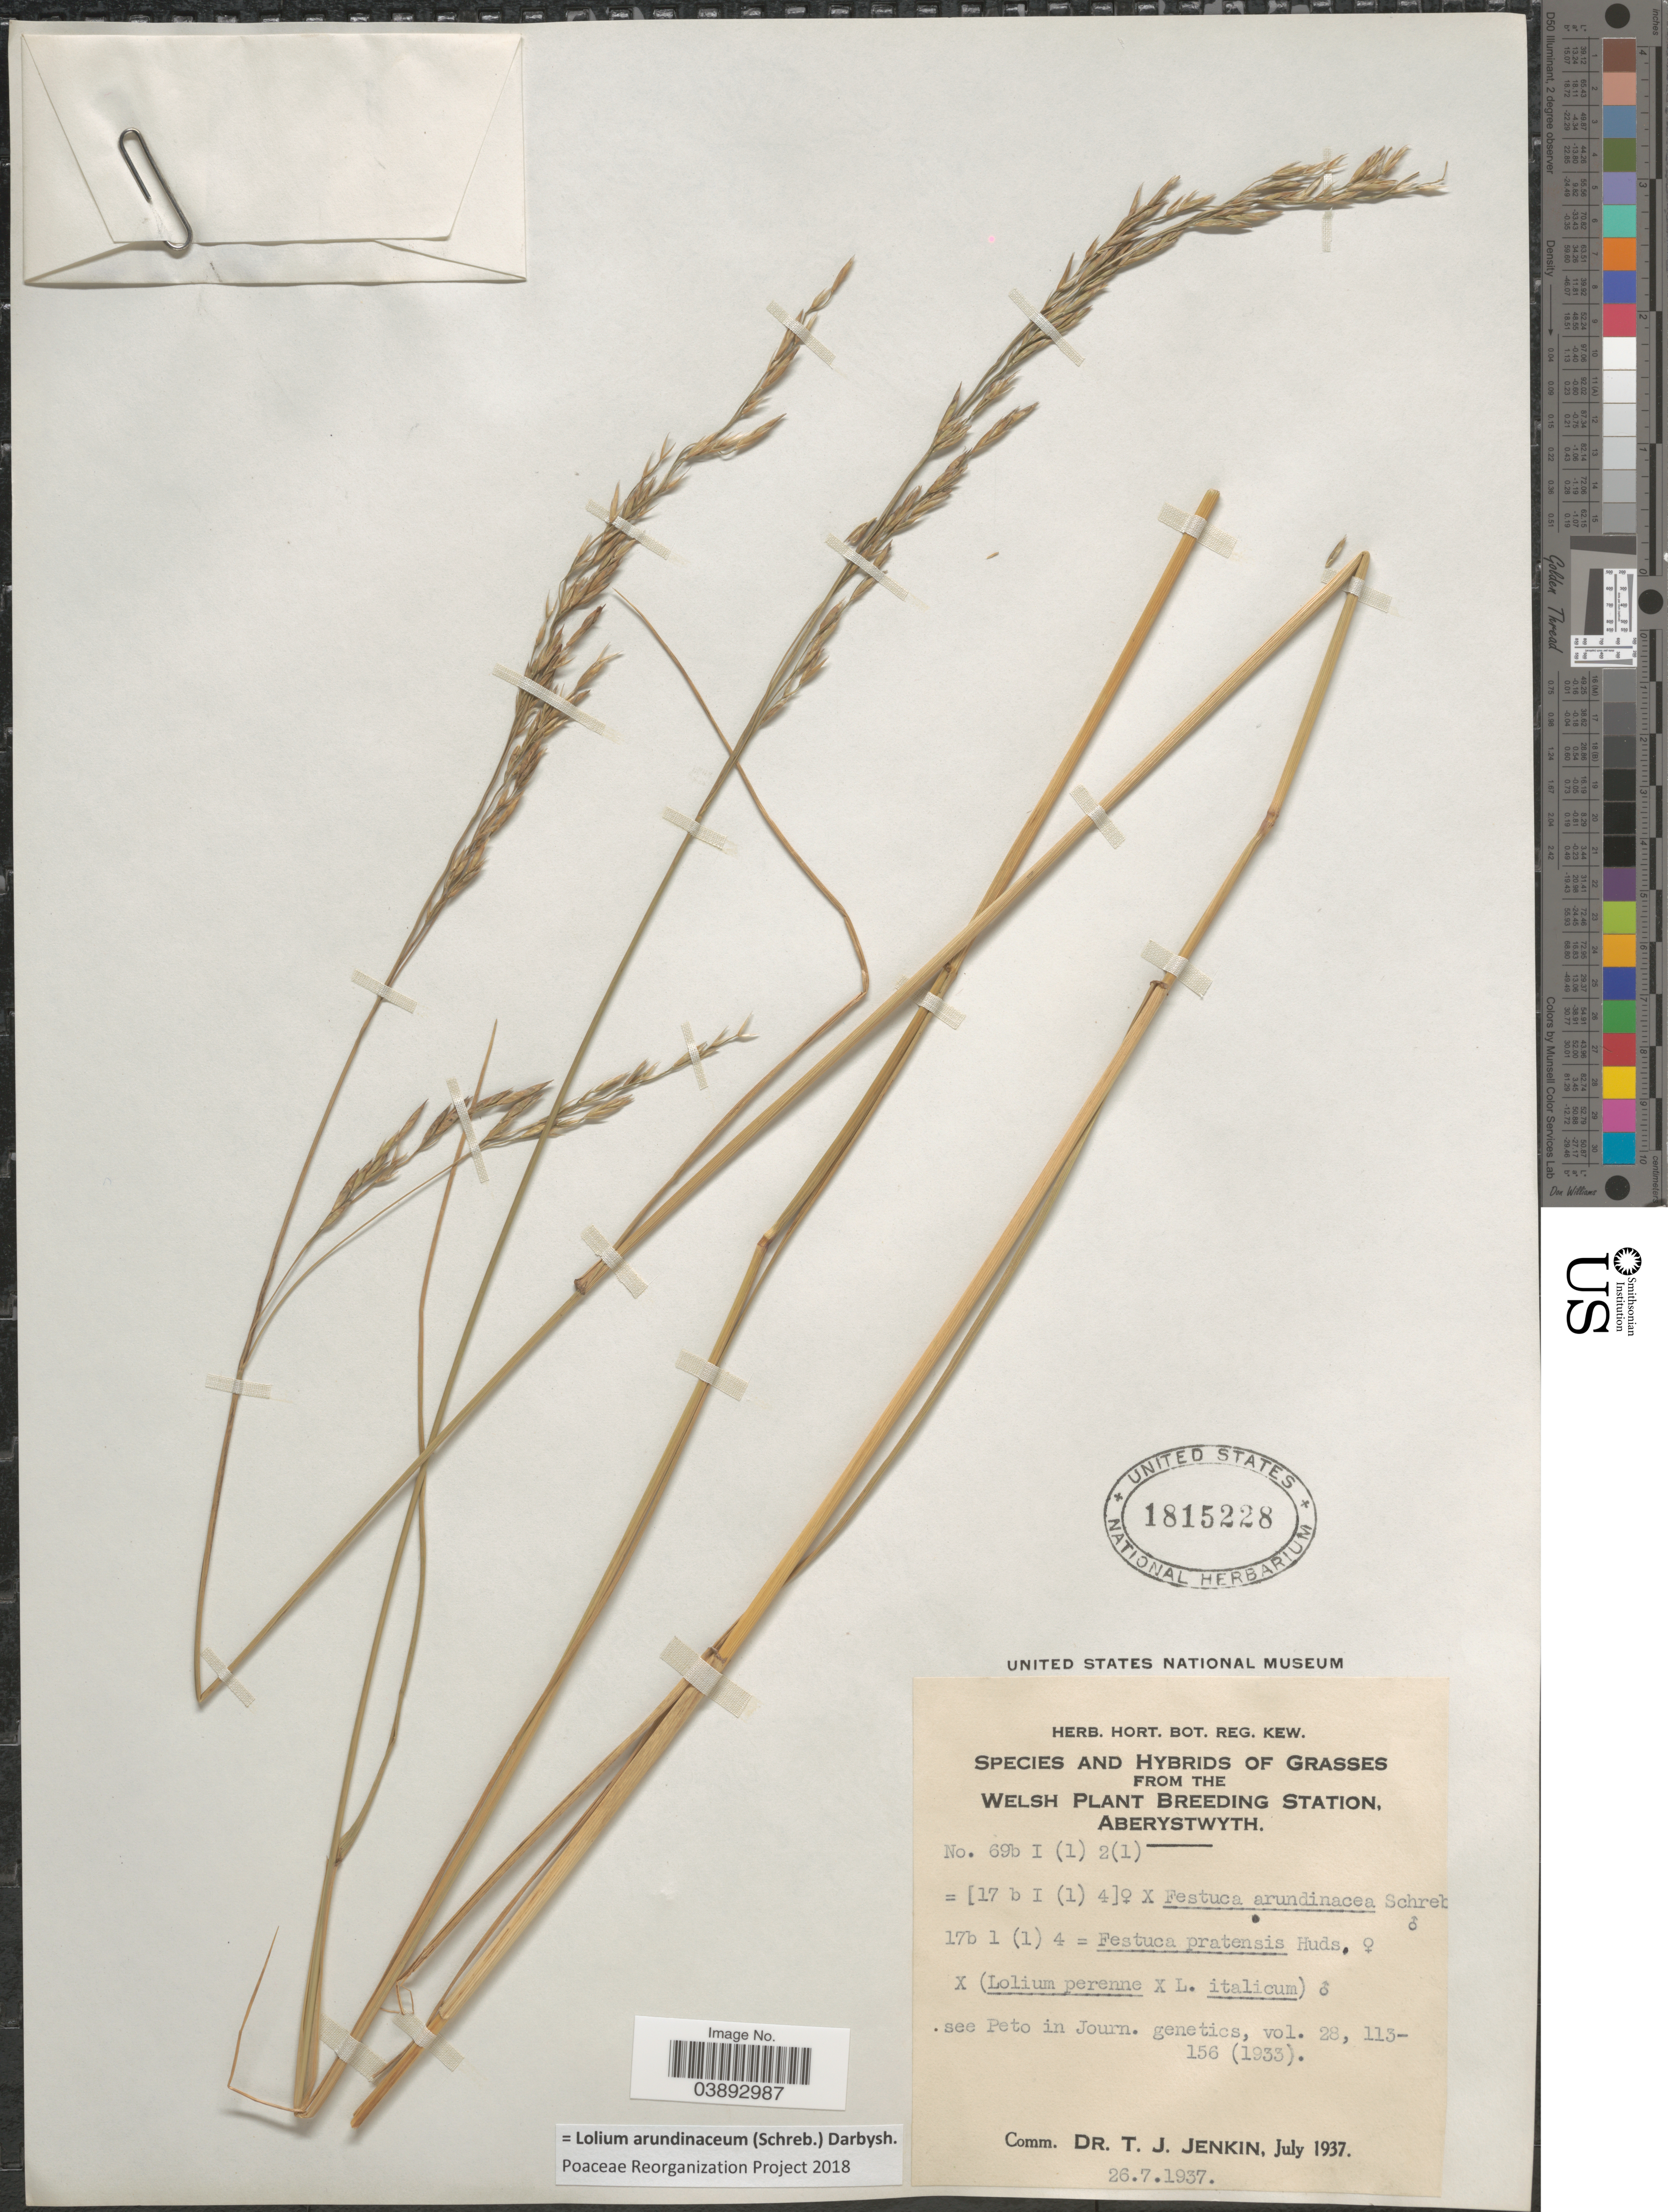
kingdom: Plantae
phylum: Tracheophyta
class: Liliopsida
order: Poales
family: Poaceae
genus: Lolium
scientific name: Lolium arundinaceum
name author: (Schreb.) Darbysh.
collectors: Ex herb. Hort. Bot. Reg. Kew.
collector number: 69b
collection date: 1937-07-26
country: United Kingdom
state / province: Wales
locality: Welsh Plant Breeding Station, Aberystwyth.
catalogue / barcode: US 1815228